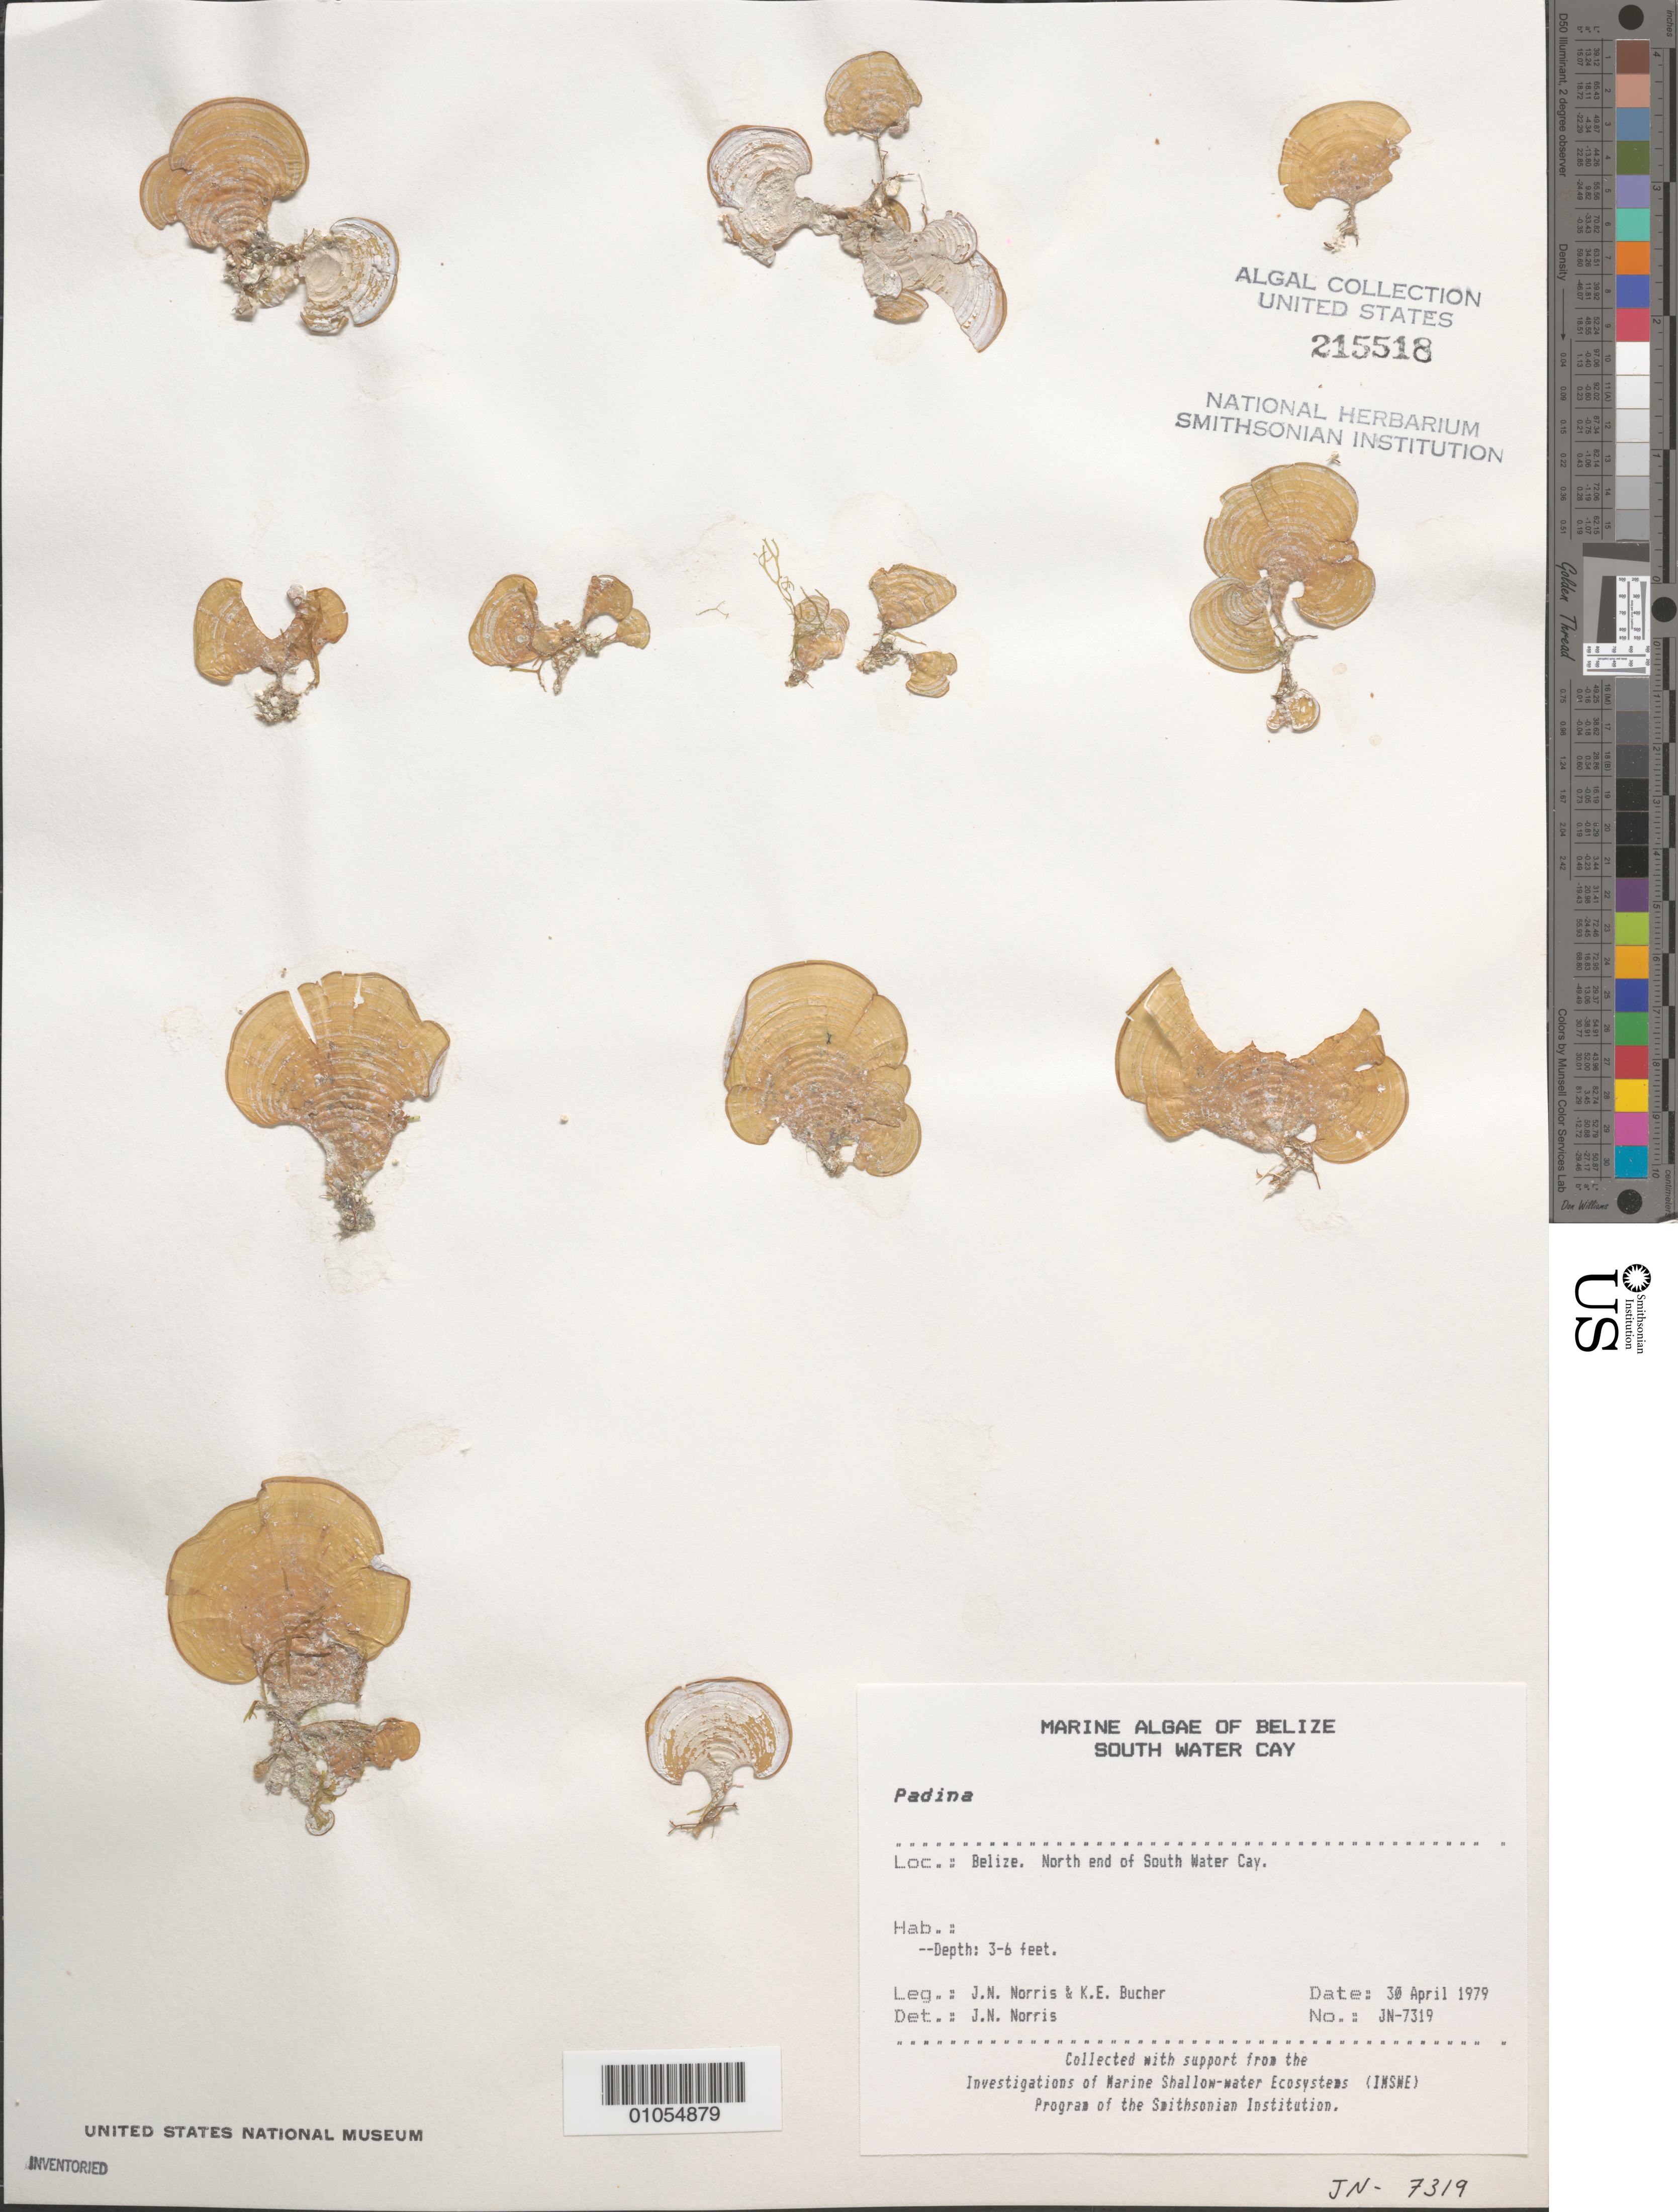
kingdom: Chromista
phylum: Ochrophyta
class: Phaeophyceae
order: Dictyotales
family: Dictyotaceae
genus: Padina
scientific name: Padina sp.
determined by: Norris, James N.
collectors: J. N. Norris & K. E. Bucher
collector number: JN-7319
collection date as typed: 30 Apr 1979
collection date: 1979-04-30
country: Belize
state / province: Stann Creek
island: South Water Cay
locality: North end of the cay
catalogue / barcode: US 215518